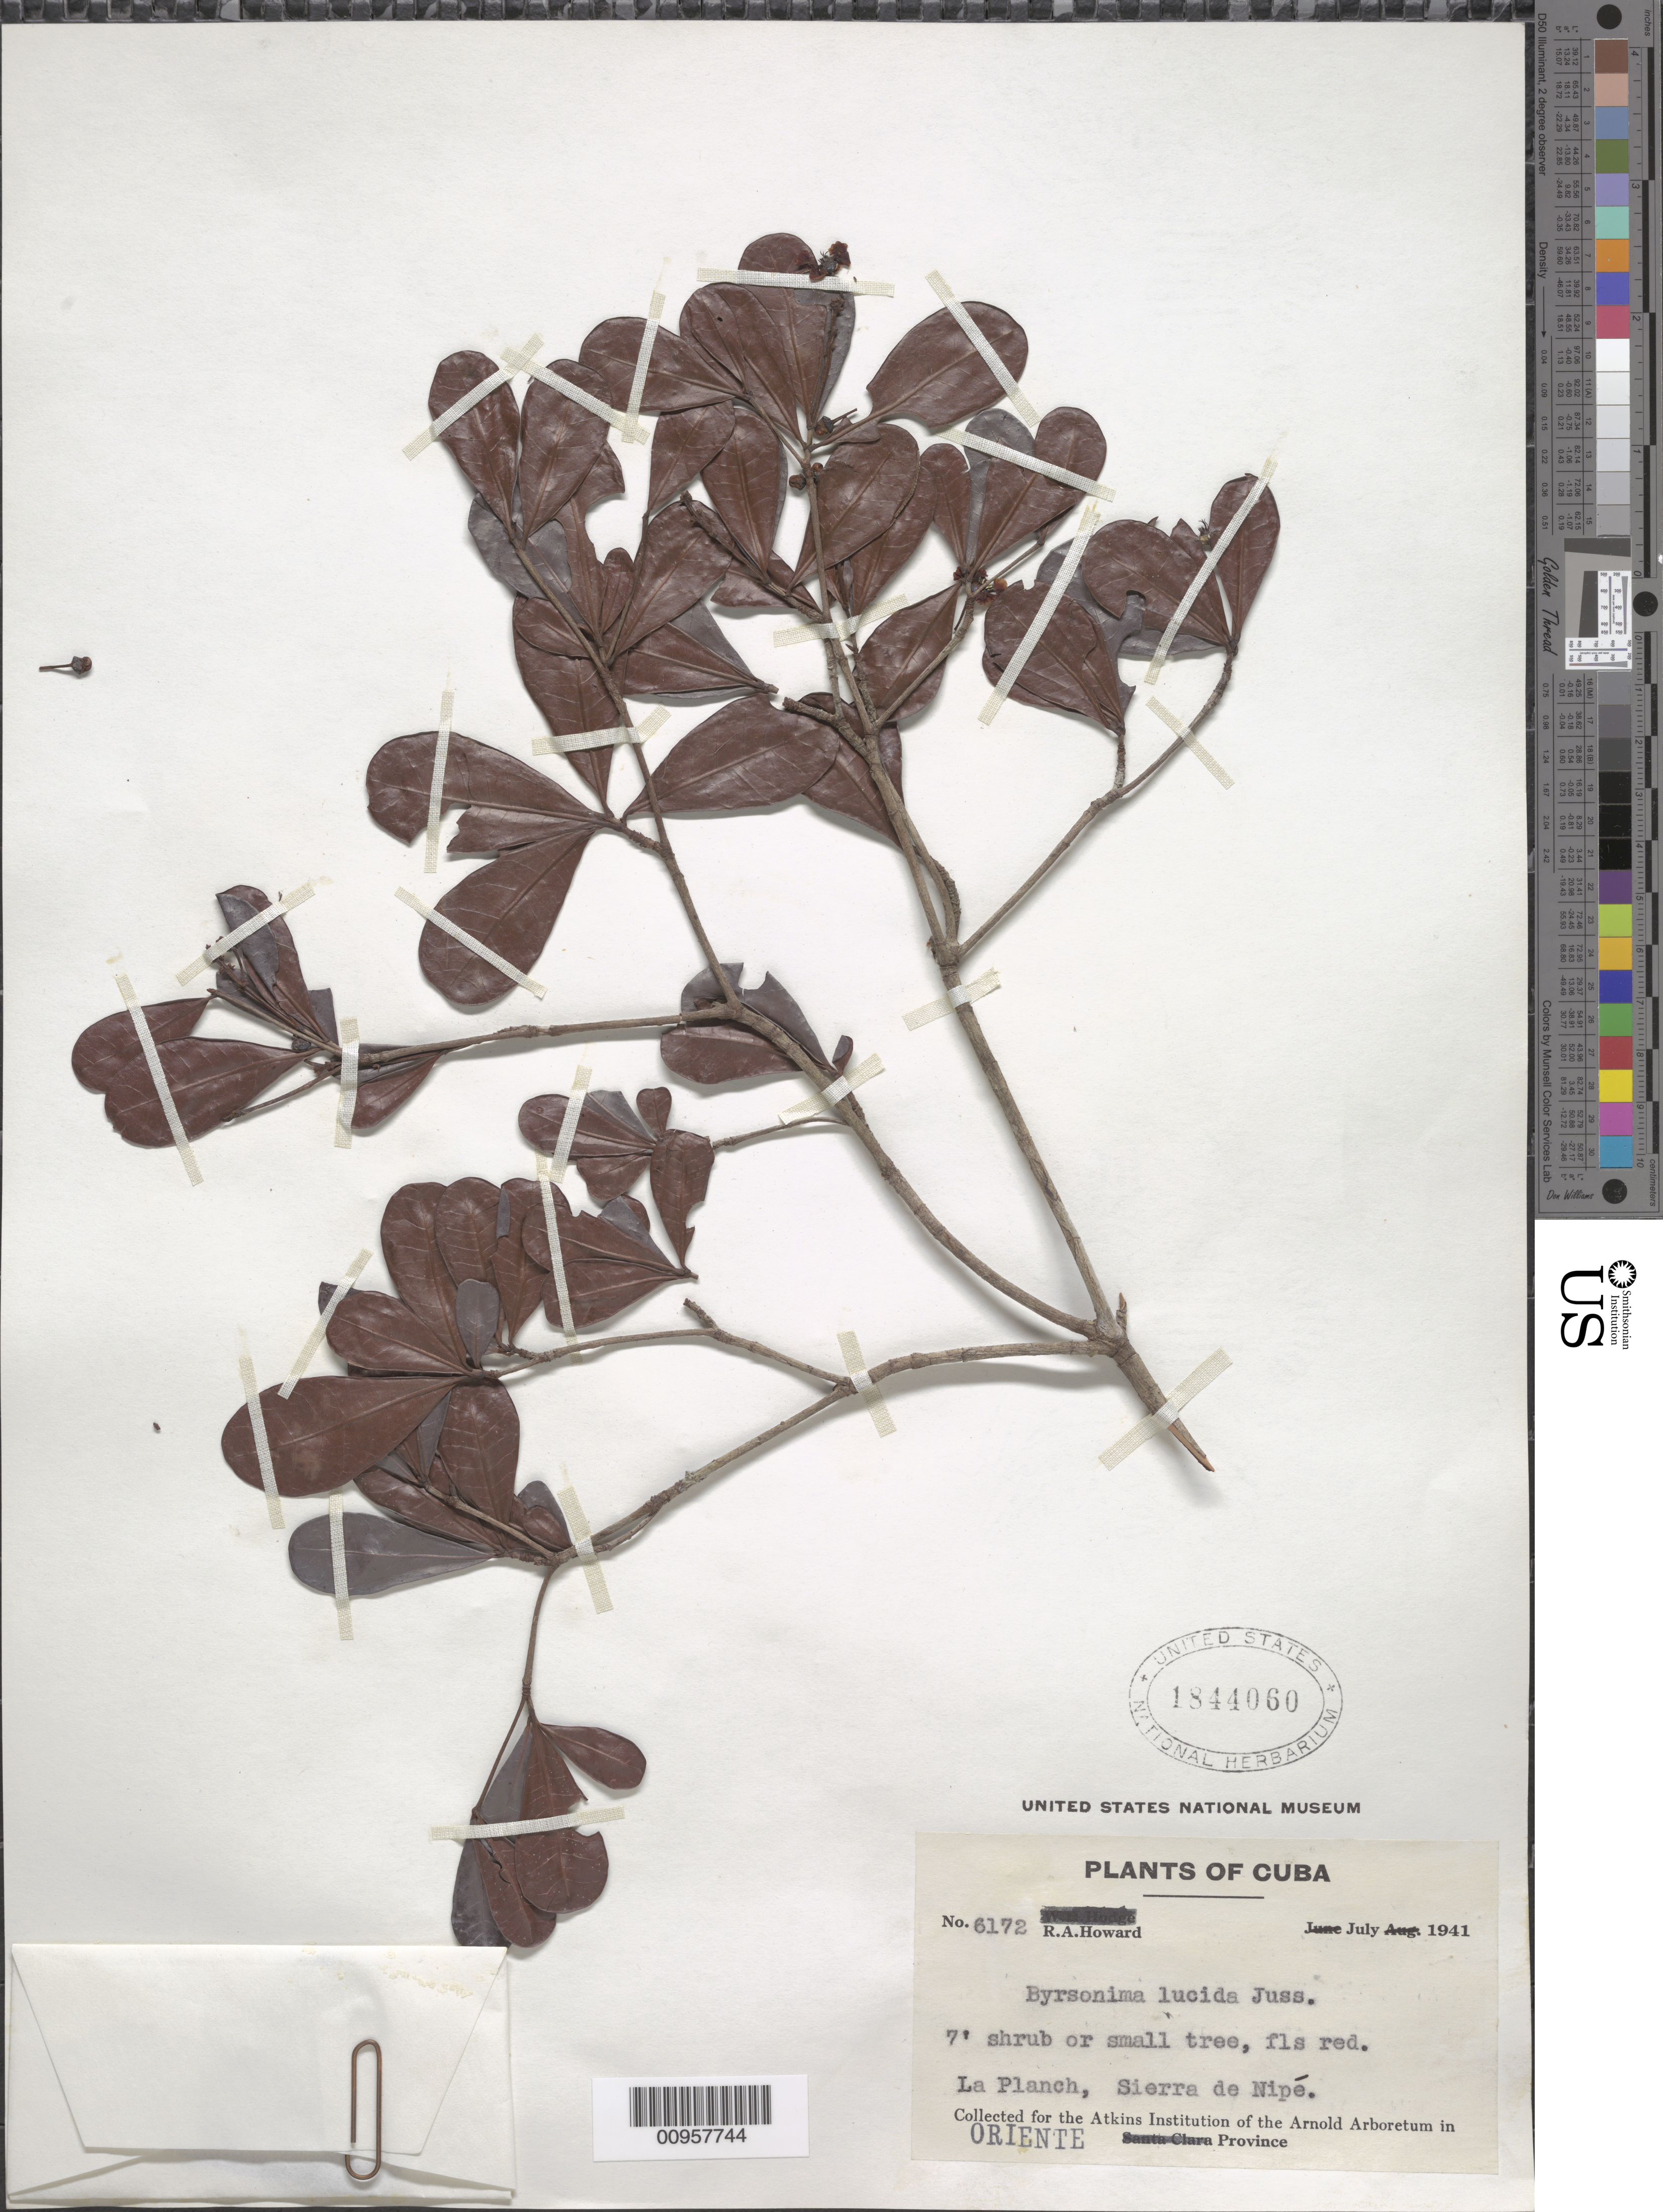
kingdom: Plantae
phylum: Tracheophyta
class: Magnoliopsida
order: Malpighiales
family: Malpighiaceae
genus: Byrsonima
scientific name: Byrsonima lucida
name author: (Mill.) DC.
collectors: R. A. Howard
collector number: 6172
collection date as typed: Jul 1941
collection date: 1941-07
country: Cuba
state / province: Oriente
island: Cuba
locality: La Planch, Sierra de Nipé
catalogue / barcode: US 1844060